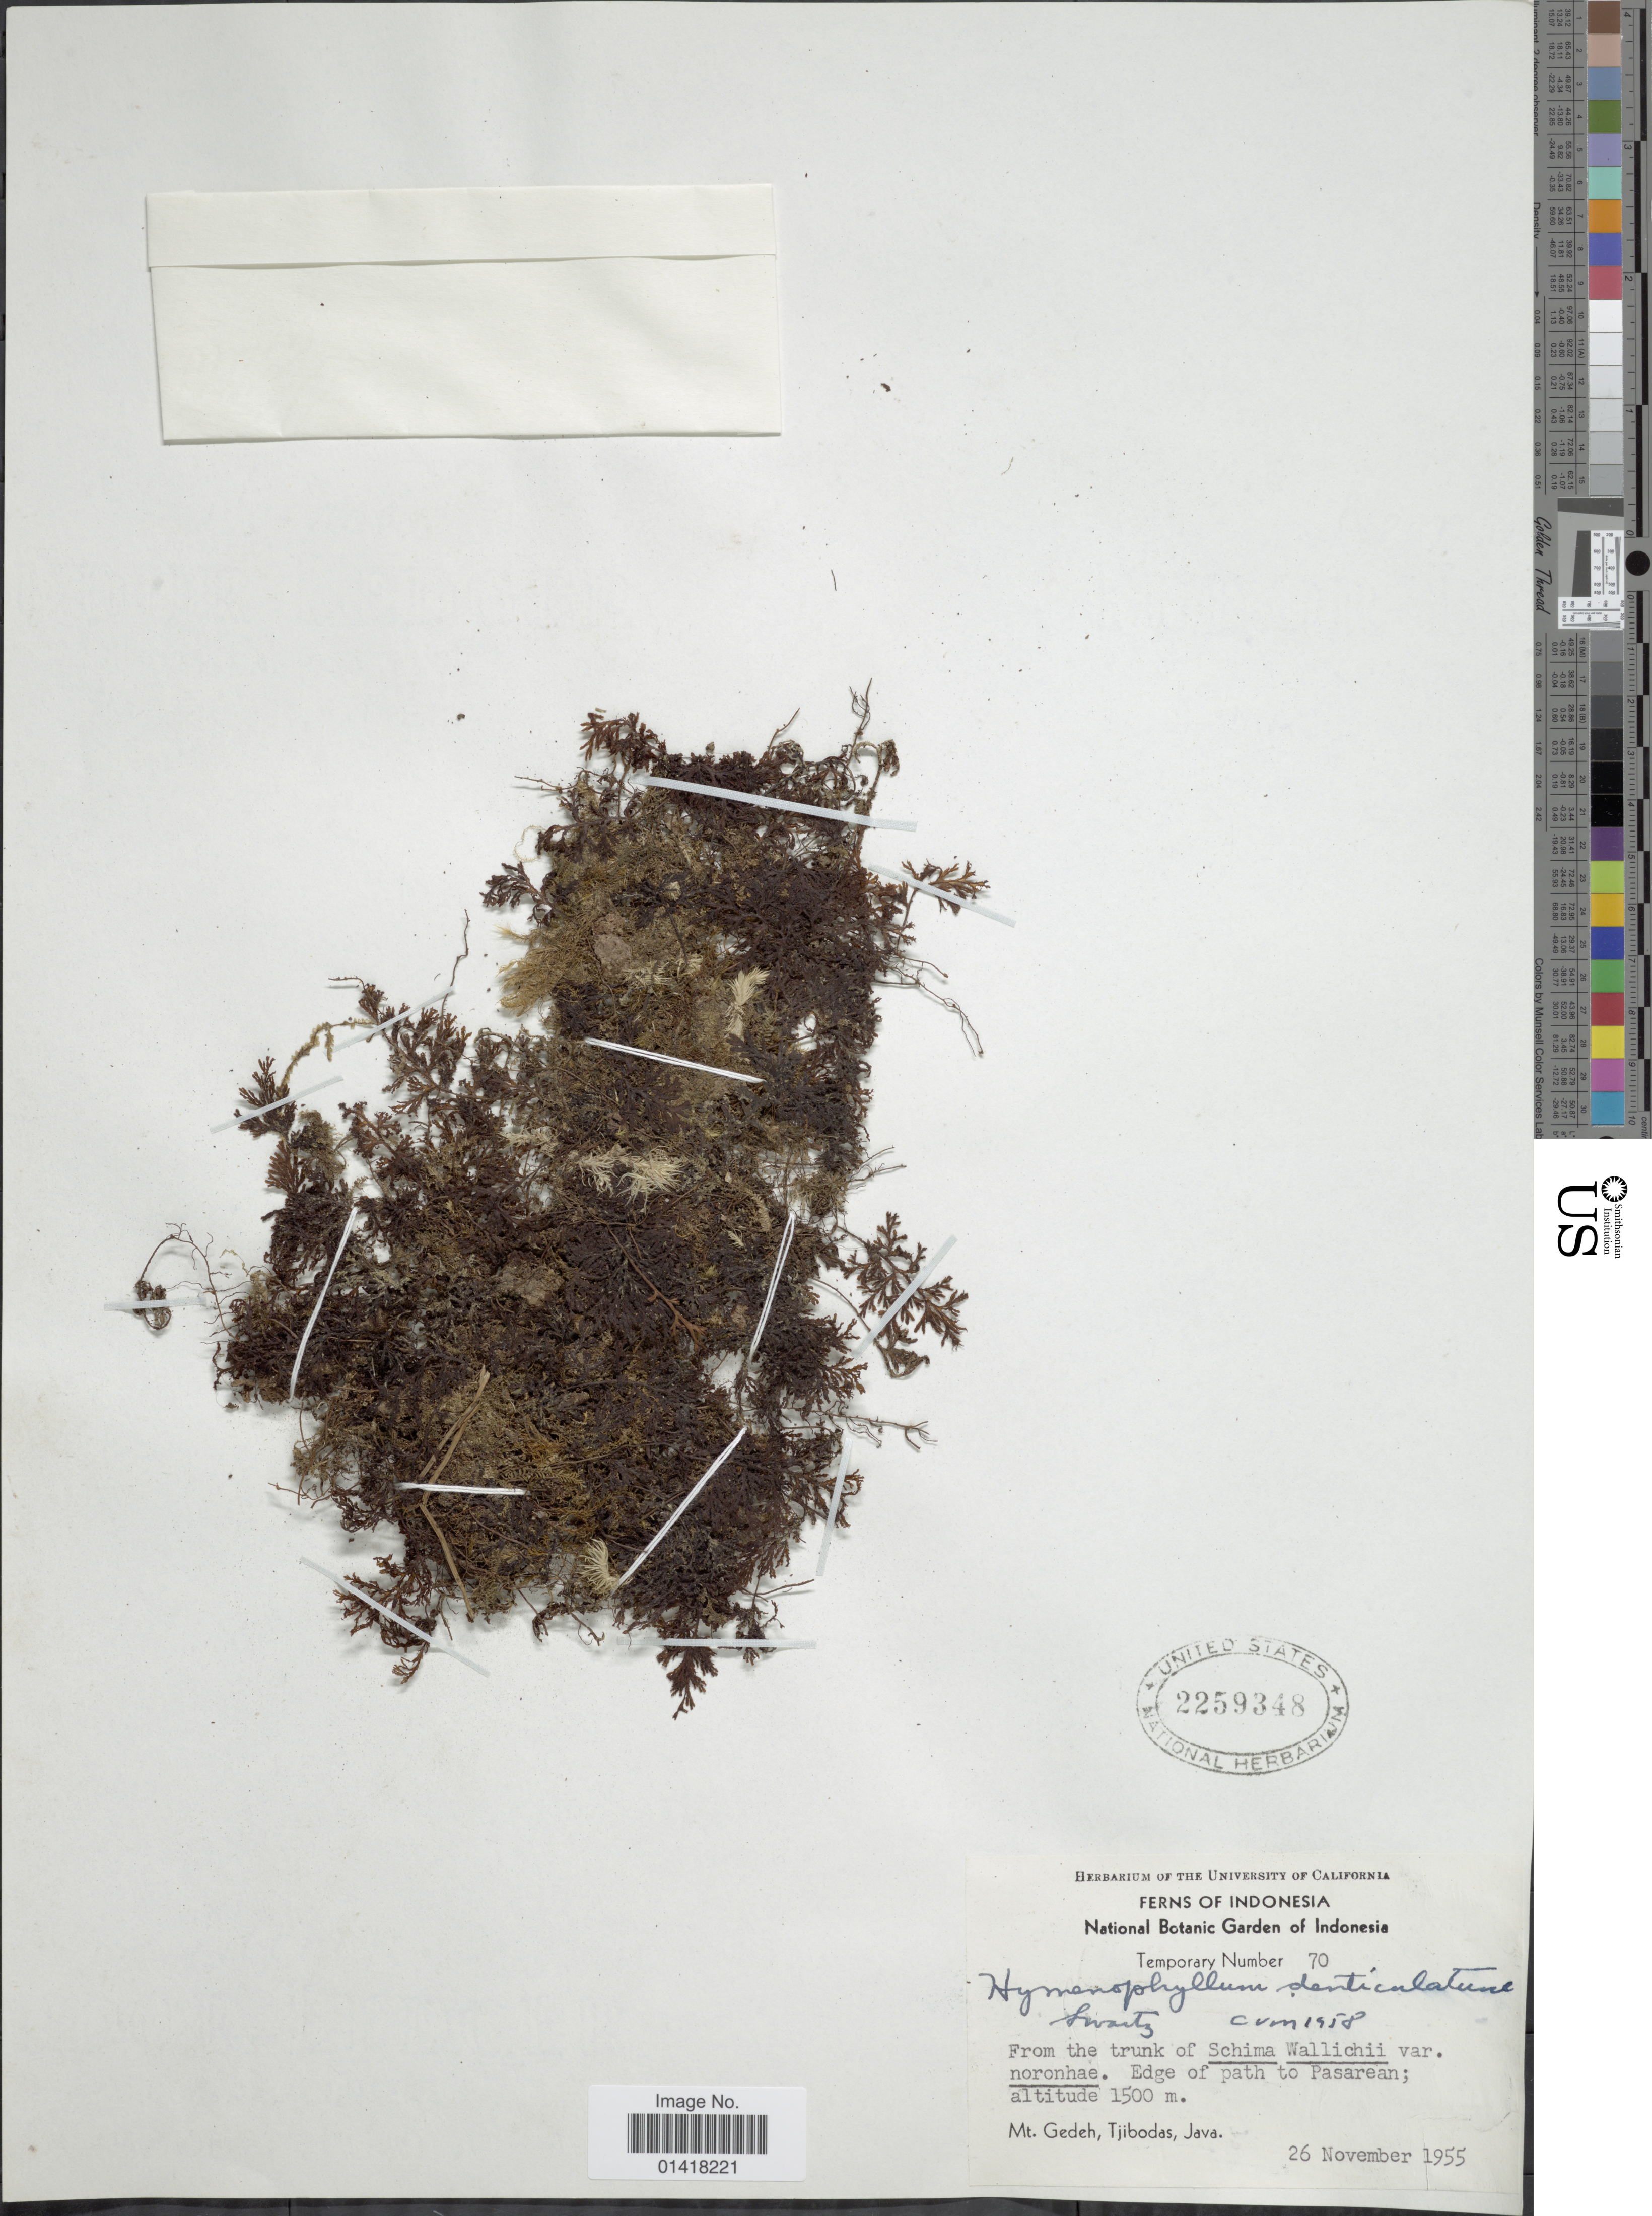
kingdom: Plantae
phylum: Tracheophyta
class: Polypodiopsida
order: Hymenophyllales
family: Hymenophyllaceae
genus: Hymenophyllum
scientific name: Hymenophyllum denticulatum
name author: Sw.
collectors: ex herb. Univ. of California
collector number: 70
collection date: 1955-12-26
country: Indonesia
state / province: Java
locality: Mt. Gedeh, Tjobodas. Edge of path Pasarean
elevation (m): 1500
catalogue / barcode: US 2259348